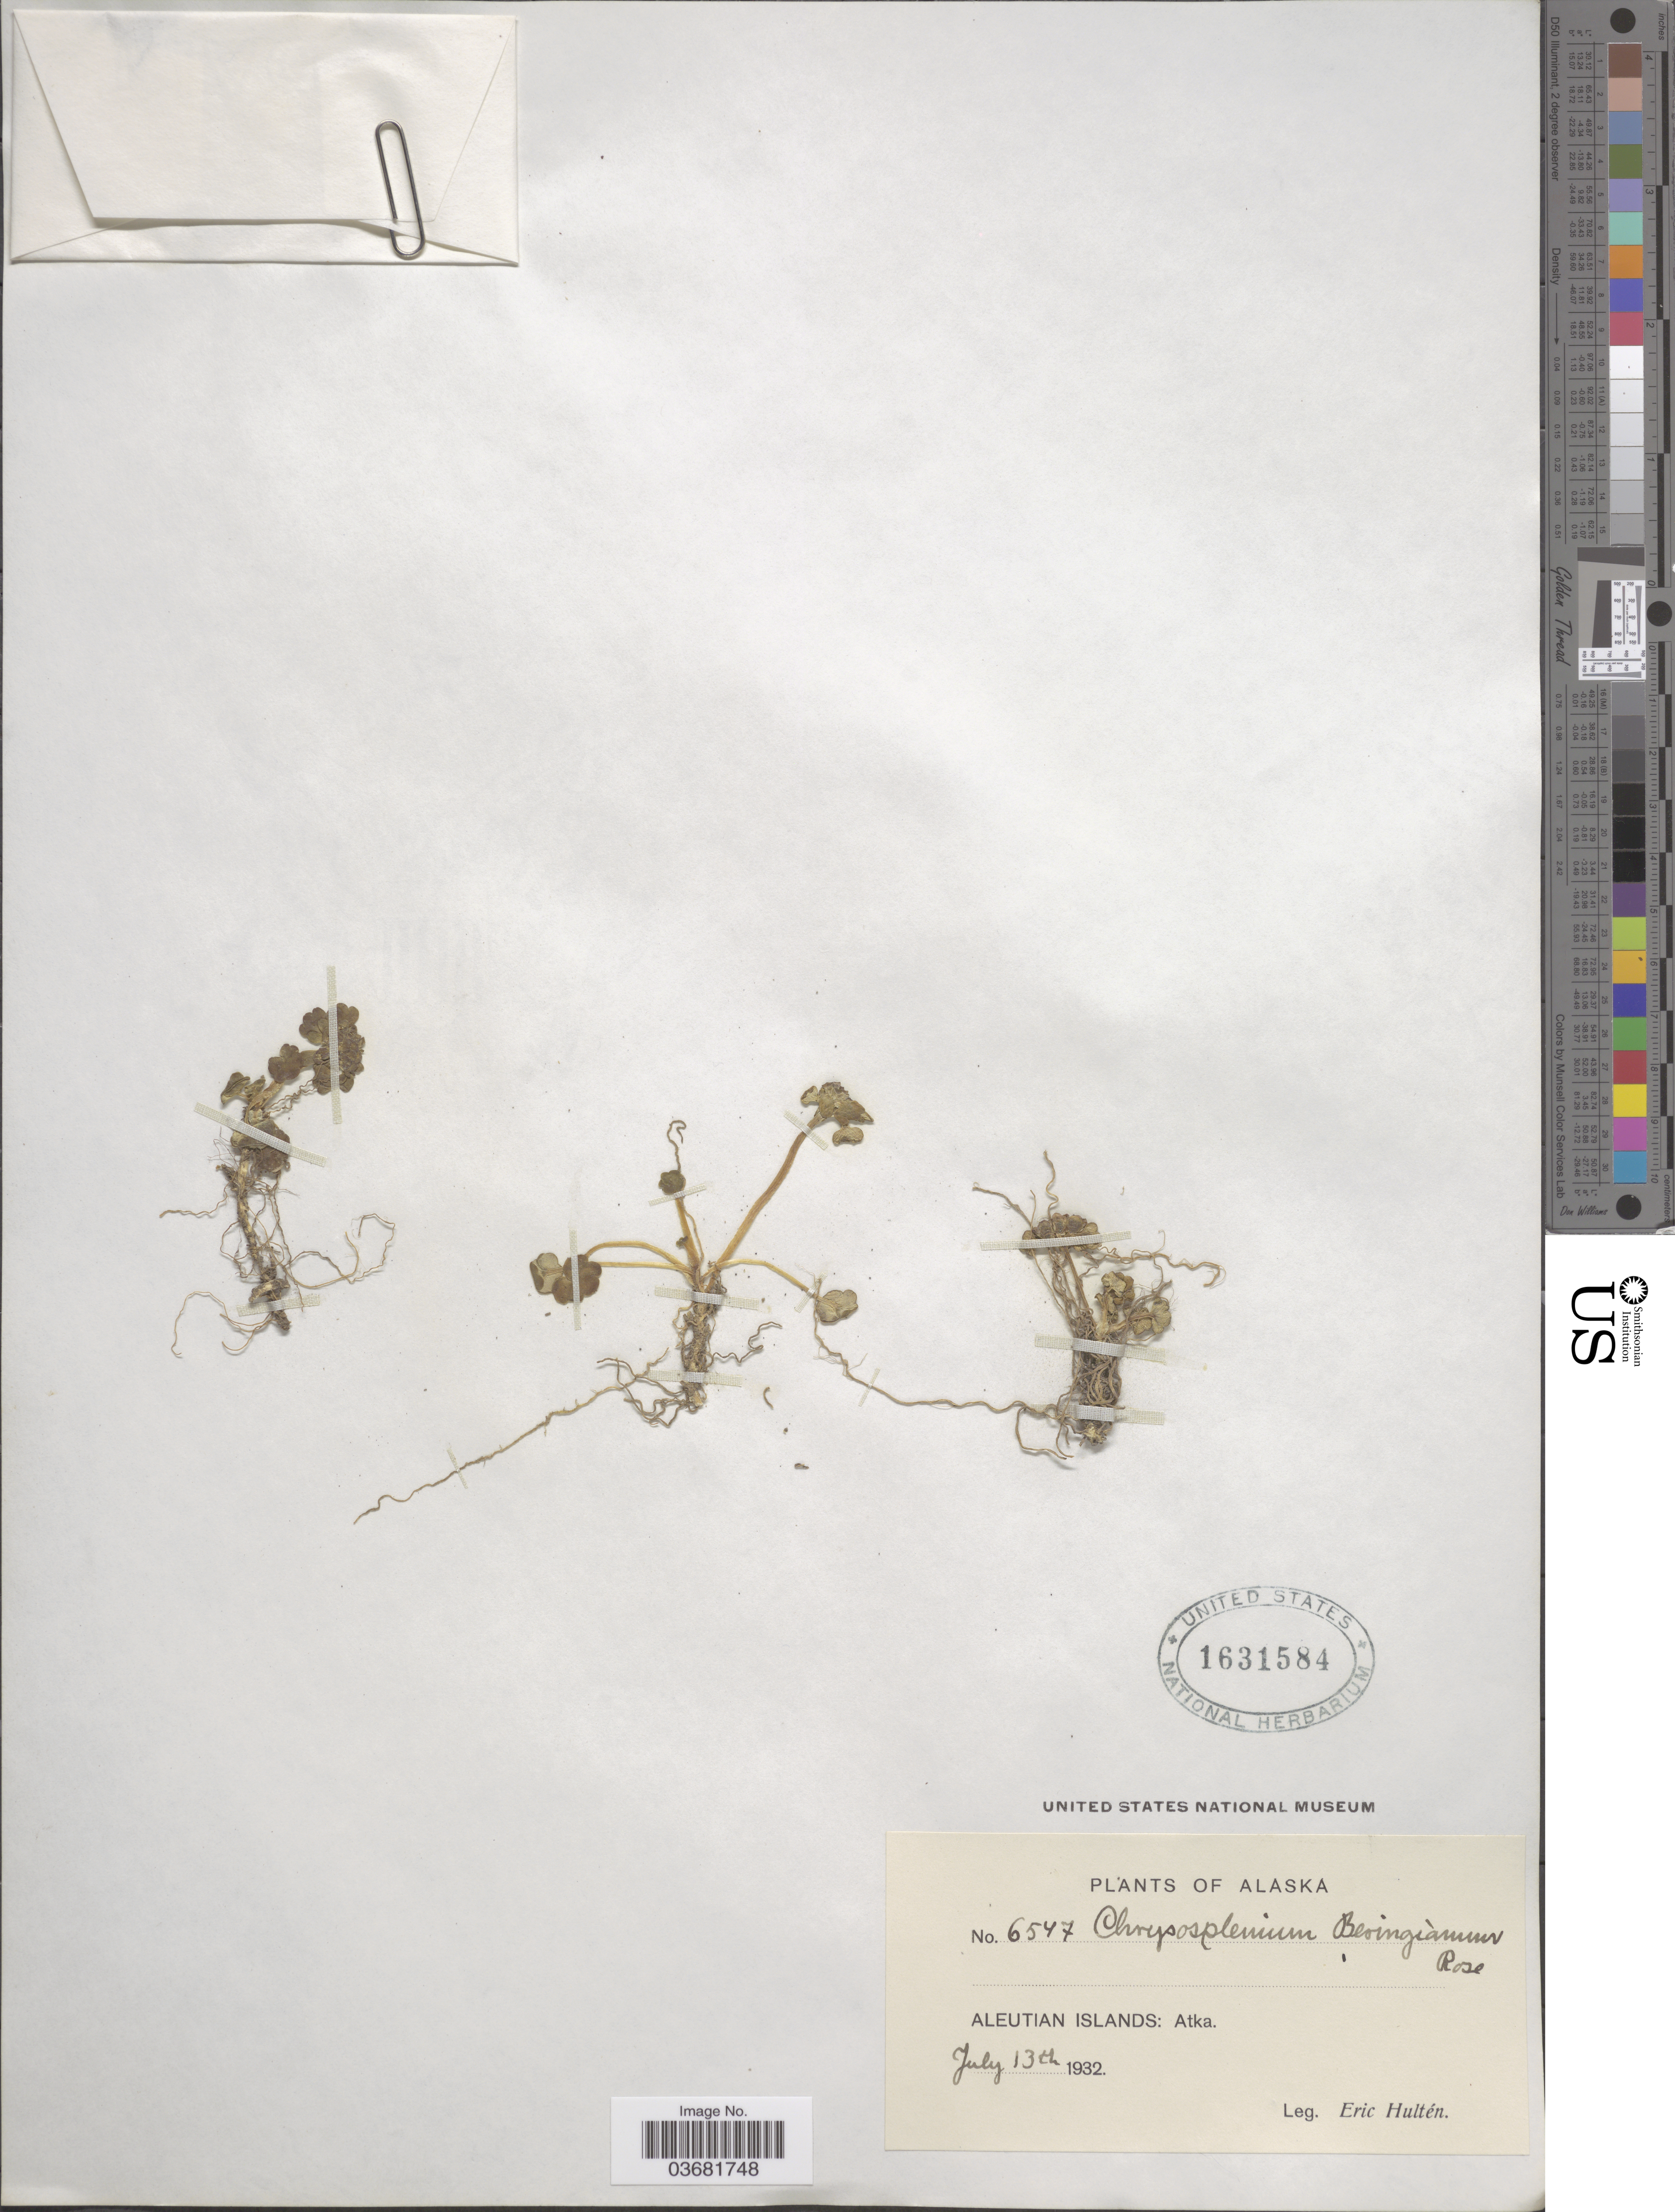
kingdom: Plantae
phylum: Tracheophyta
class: Magnoliopsida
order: Saxifragales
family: Saxifragaceae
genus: Chrysosplenium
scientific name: Chrysosplenium wrightii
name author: Franch. & Sav.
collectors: E. G. Hultén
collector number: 6547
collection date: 1932-07-13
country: United States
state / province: Alaska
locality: Aleutian Islands: Atka.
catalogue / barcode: US 1631584